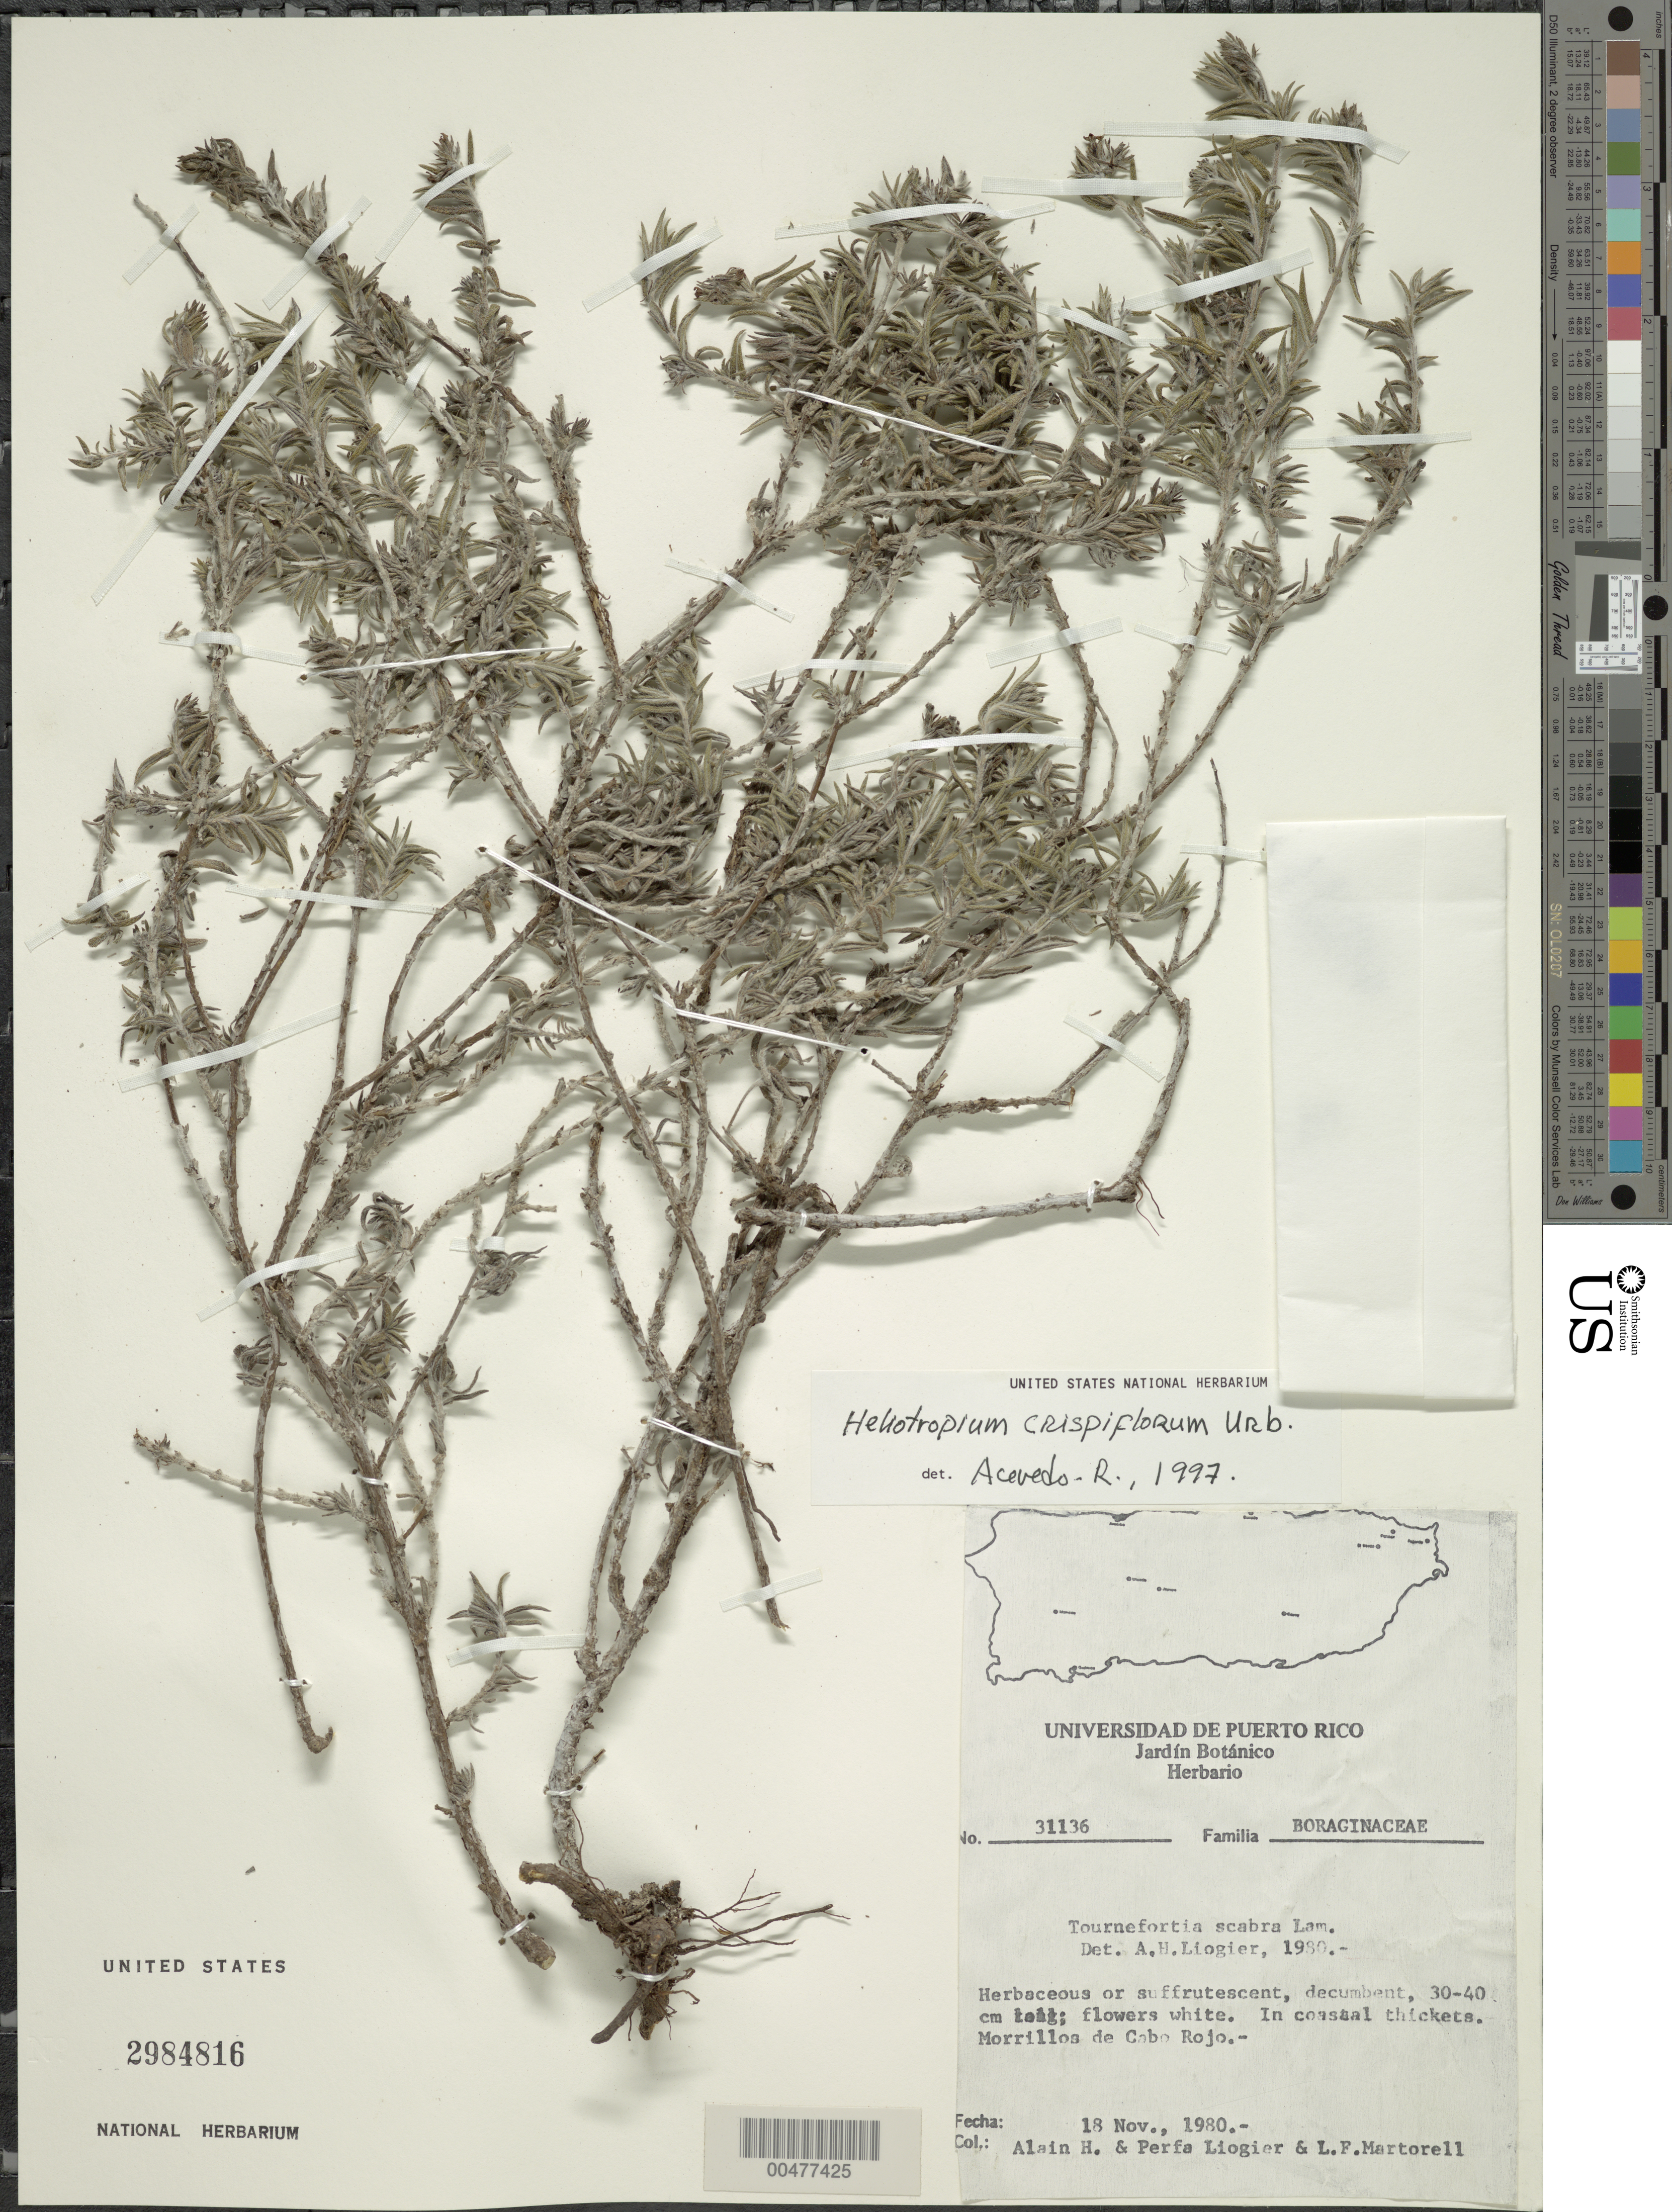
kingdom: Plantae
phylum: Tracheophyta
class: Magnoliopsida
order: Boraginales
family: Heliotropiaceae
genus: Tournefortia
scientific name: Tournefortia scabra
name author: Lam.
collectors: A. H. Liogier & L. Martorell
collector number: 31136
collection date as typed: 18 Nov 1980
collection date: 1980-11-18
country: Puerto Rico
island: Greater Antilles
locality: Morrillos de Cabo Rojo. In coastal thickets.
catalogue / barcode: US 2984816